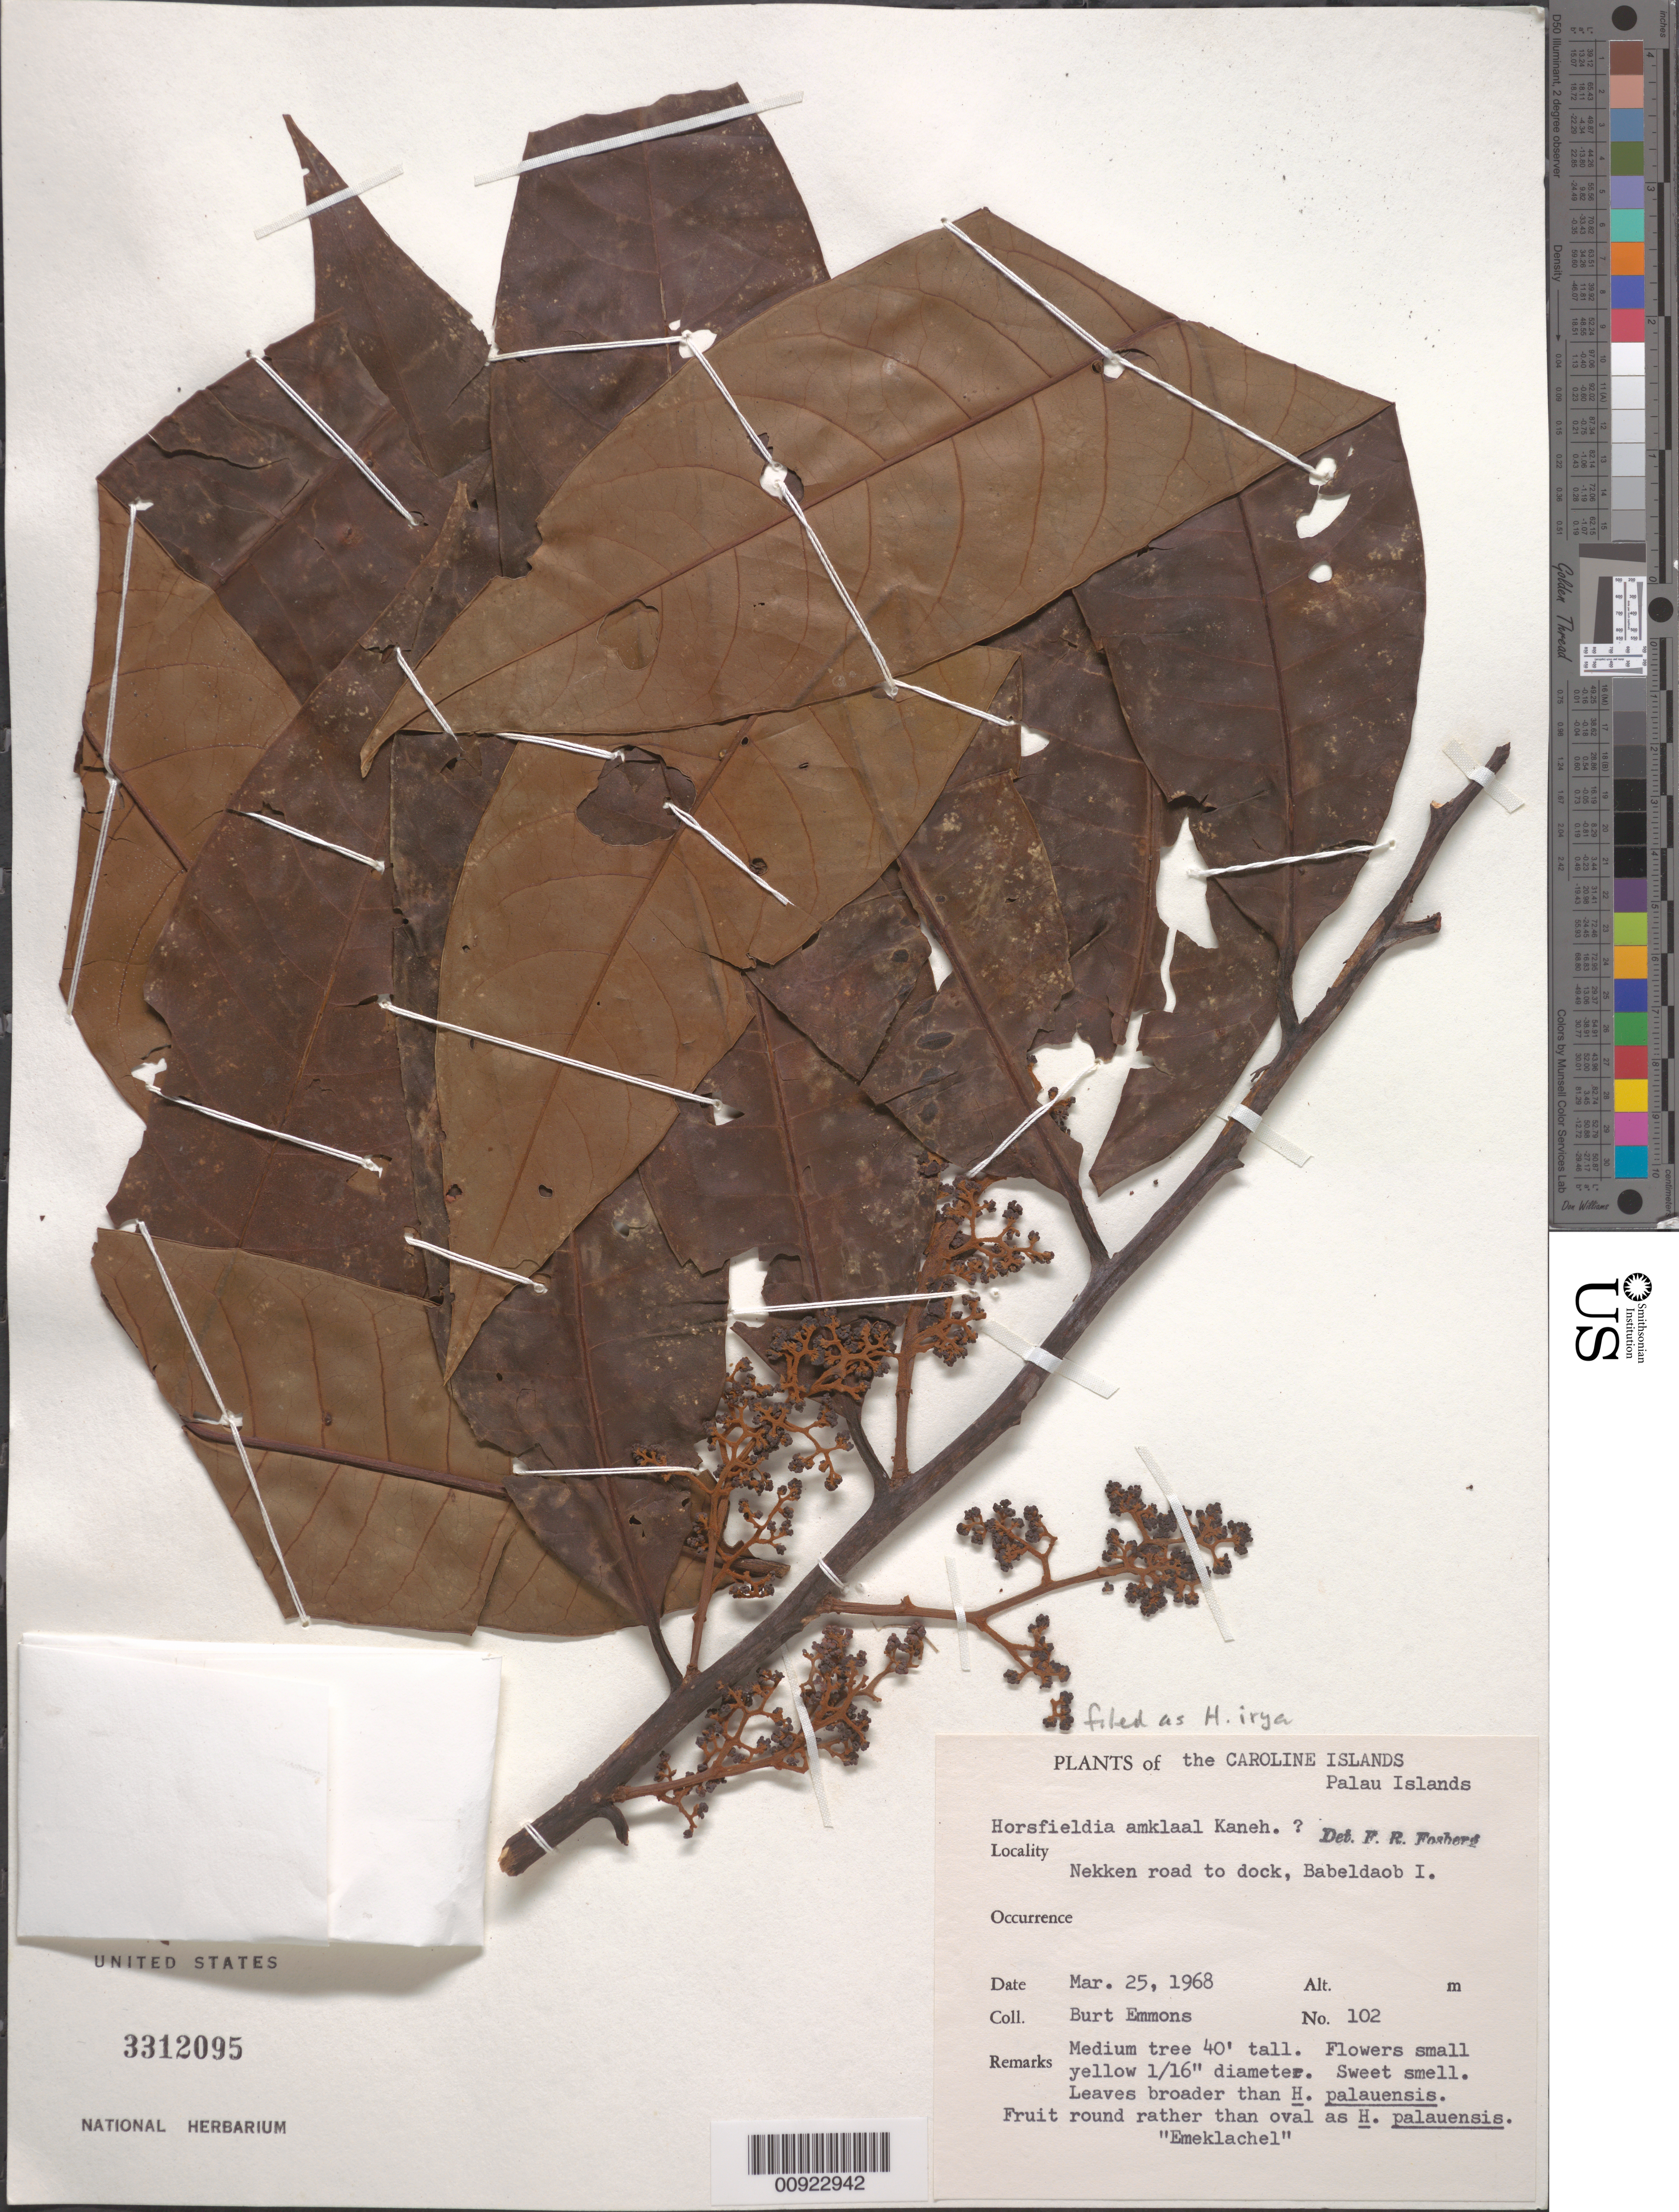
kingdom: Plantae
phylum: Tracheophyta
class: Magnoliopsida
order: Magnoliales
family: Myristicaceae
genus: Horsfieldia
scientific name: Horsfieldia irya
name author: (Gaertn.) Warb.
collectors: B. Emmons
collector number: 102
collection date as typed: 25 Mar 1968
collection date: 1968-03-25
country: Palau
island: Babeldaob [Babelthuap]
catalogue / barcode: US 3312095